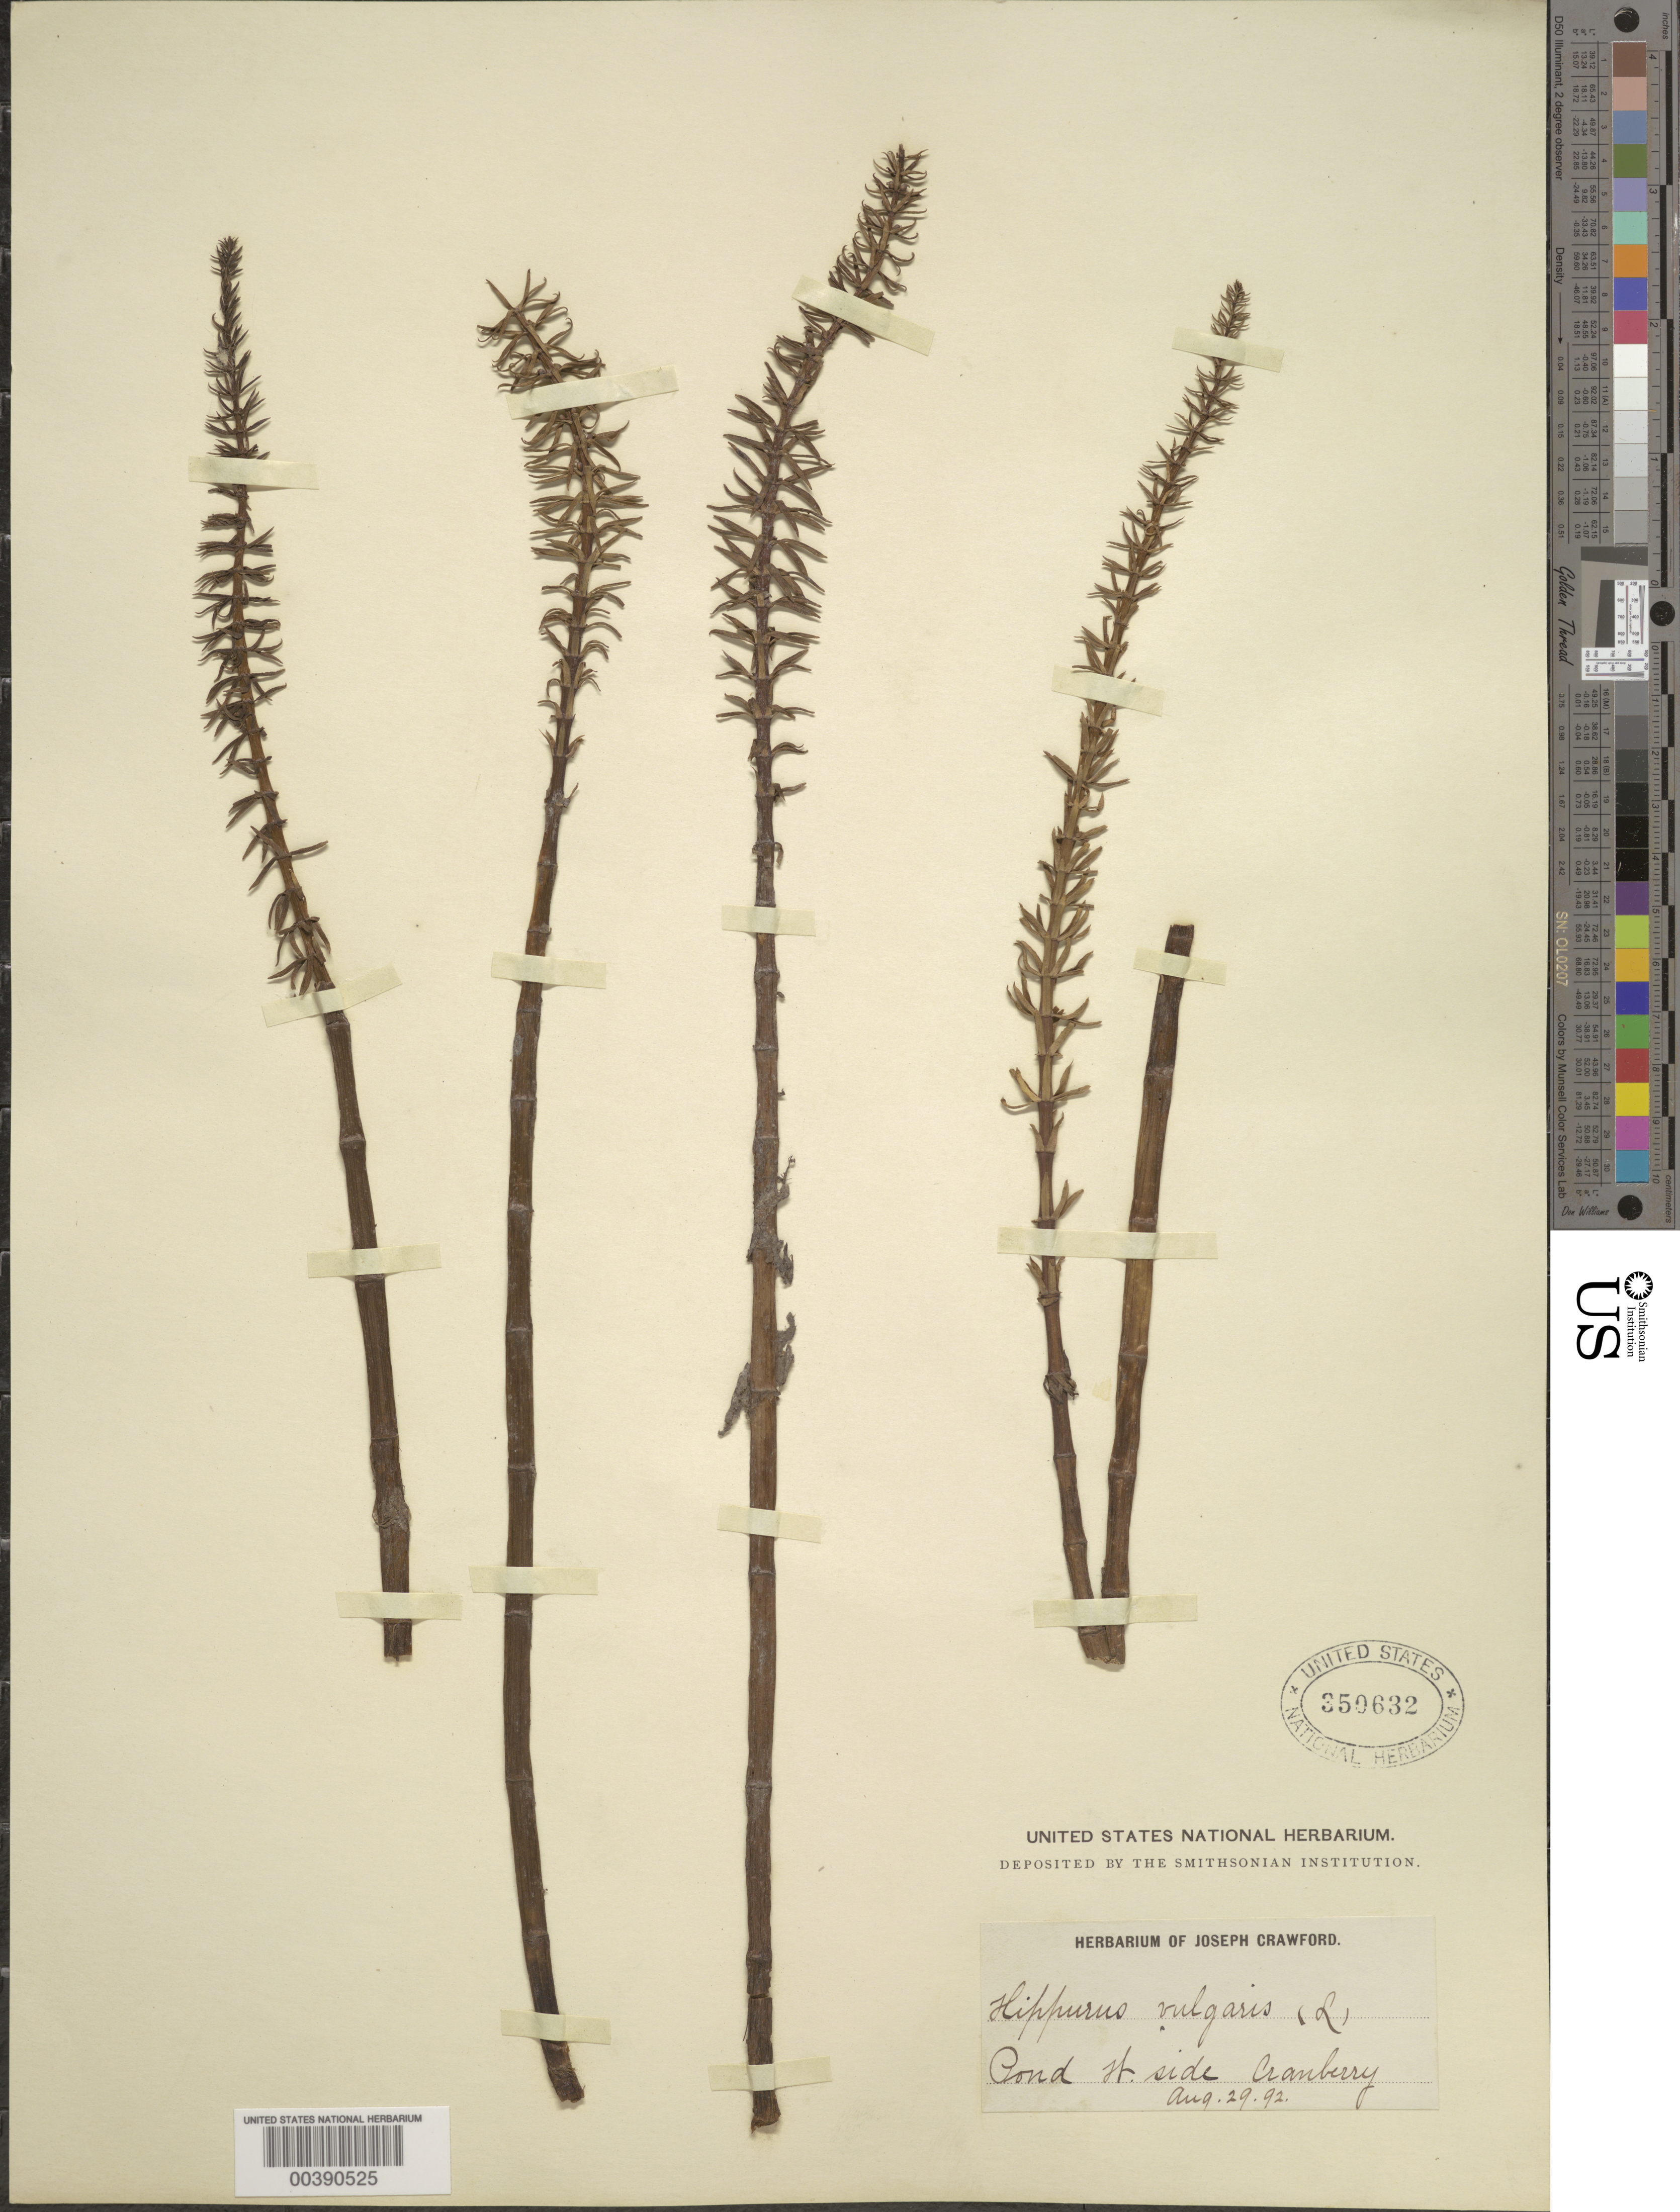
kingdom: Plantae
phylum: Tracheophyta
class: Magnoliopsida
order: Lamiales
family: Plantaginaceae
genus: Hippuris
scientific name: Hippuris vulgaris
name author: L.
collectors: J. Crawford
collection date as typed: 29 Aug 1892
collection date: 1892-08-29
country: Canada / United States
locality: W side of cranberry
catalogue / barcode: US 350632